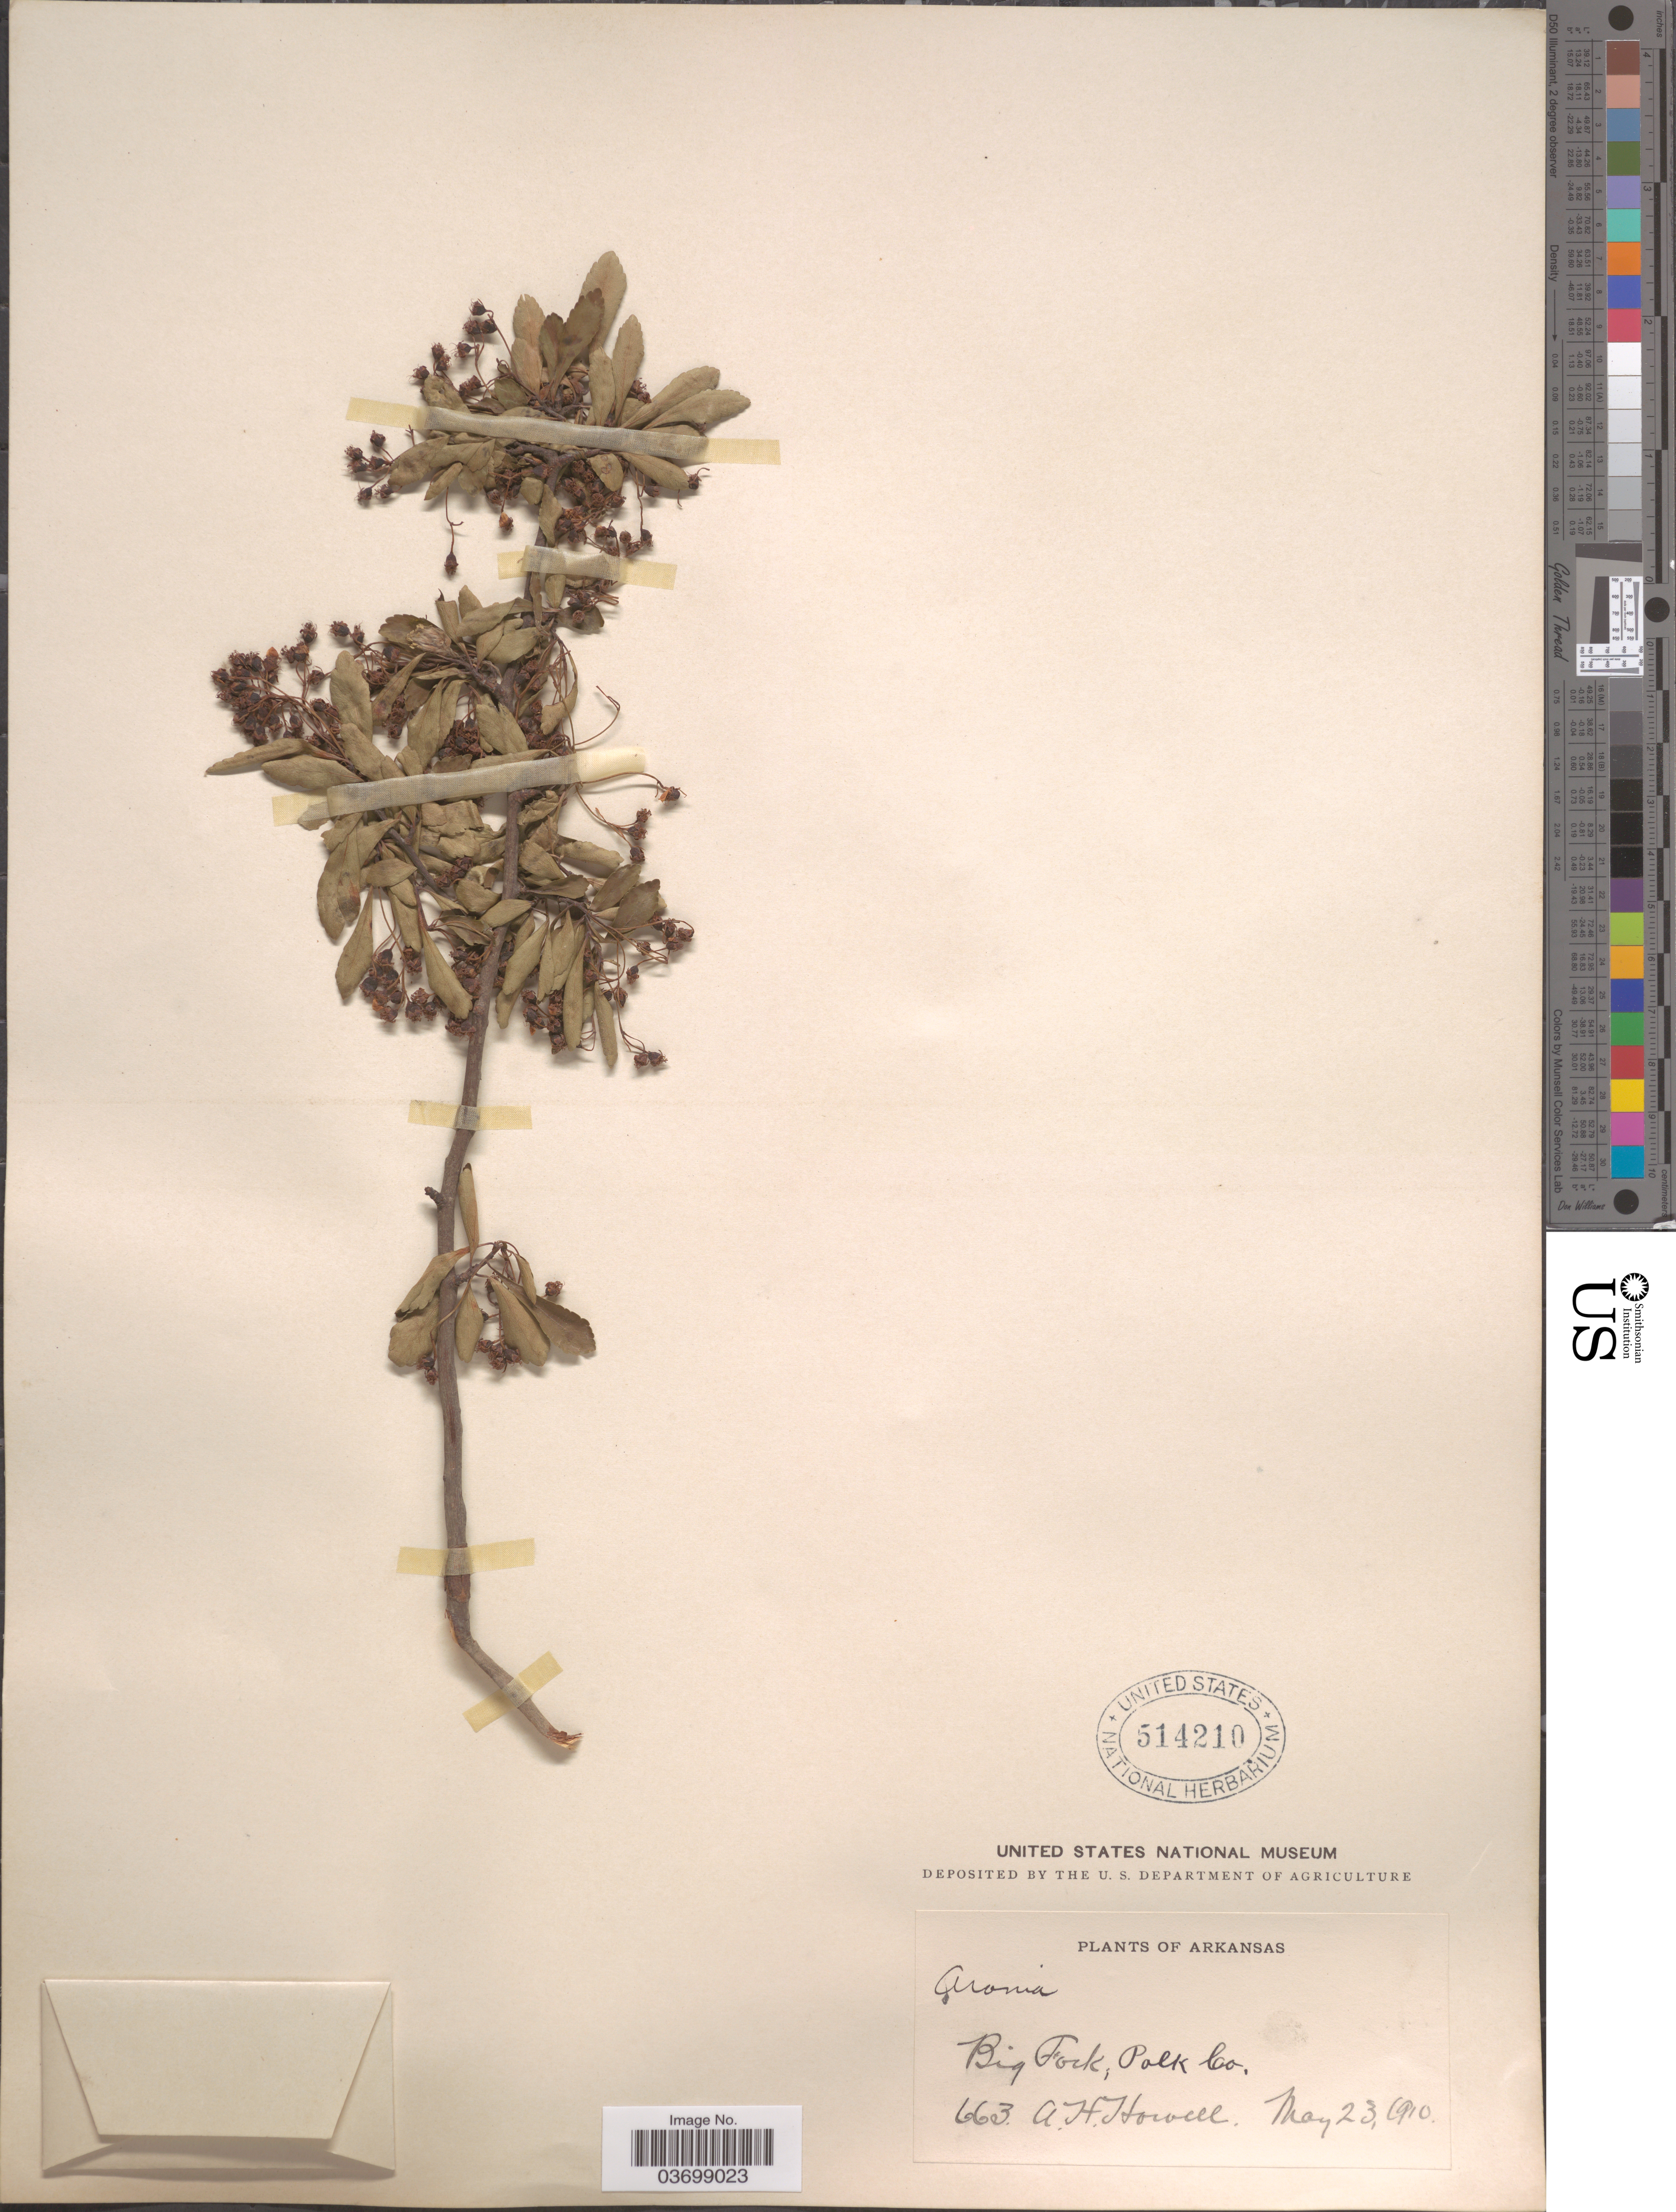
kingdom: Plantae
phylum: Tracheophyta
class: Magnoliopsida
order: Rosales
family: Rosaceae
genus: Aronia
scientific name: Aronia sp.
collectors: A. Howell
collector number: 663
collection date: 1910-05-23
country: United States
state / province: Arkansas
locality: Big Fork; Polk Co.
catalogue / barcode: US 514210